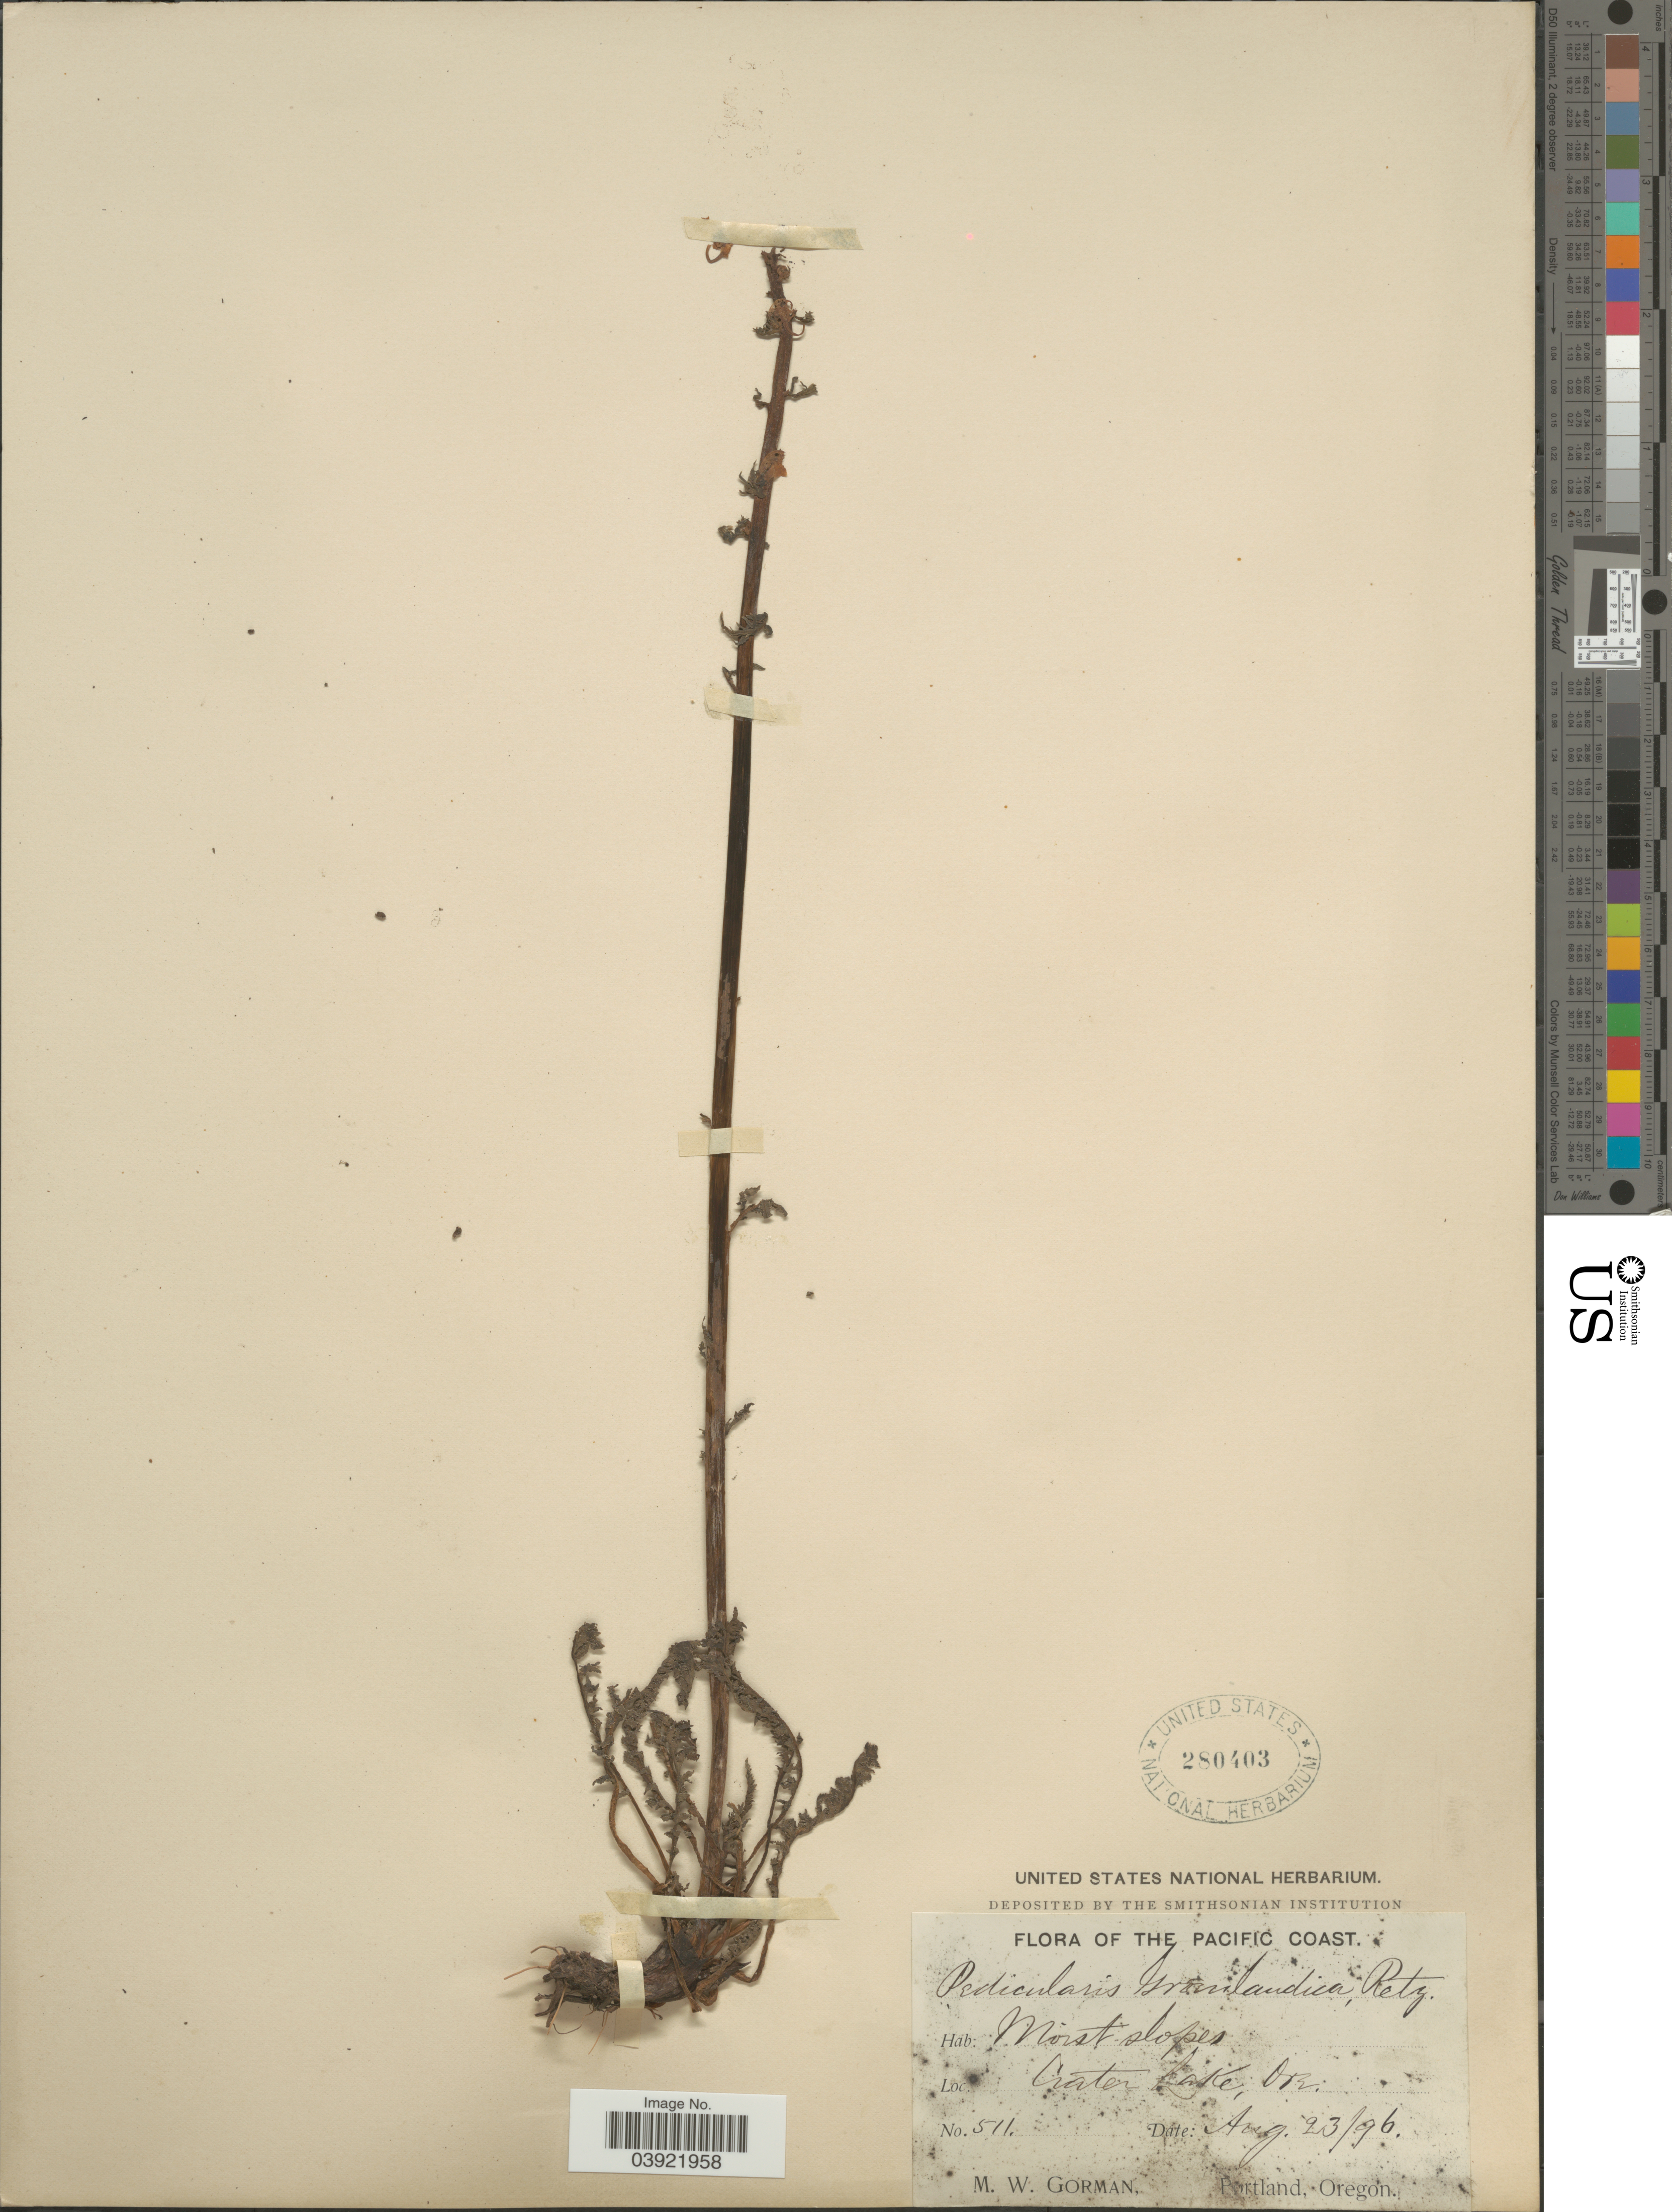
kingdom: Plantae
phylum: Tracheophyta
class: Magnoliopsida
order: Lamiales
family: Orobanchaceae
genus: Pedicularis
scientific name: Pedicularis groenlandica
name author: Retz.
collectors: M. W. Gorman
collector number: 511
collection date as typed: Transcribed d/m/y: 23/8/96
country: United States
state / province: Oregon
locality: The Pacific Coast. Crater Lake.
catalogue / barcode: US 280403